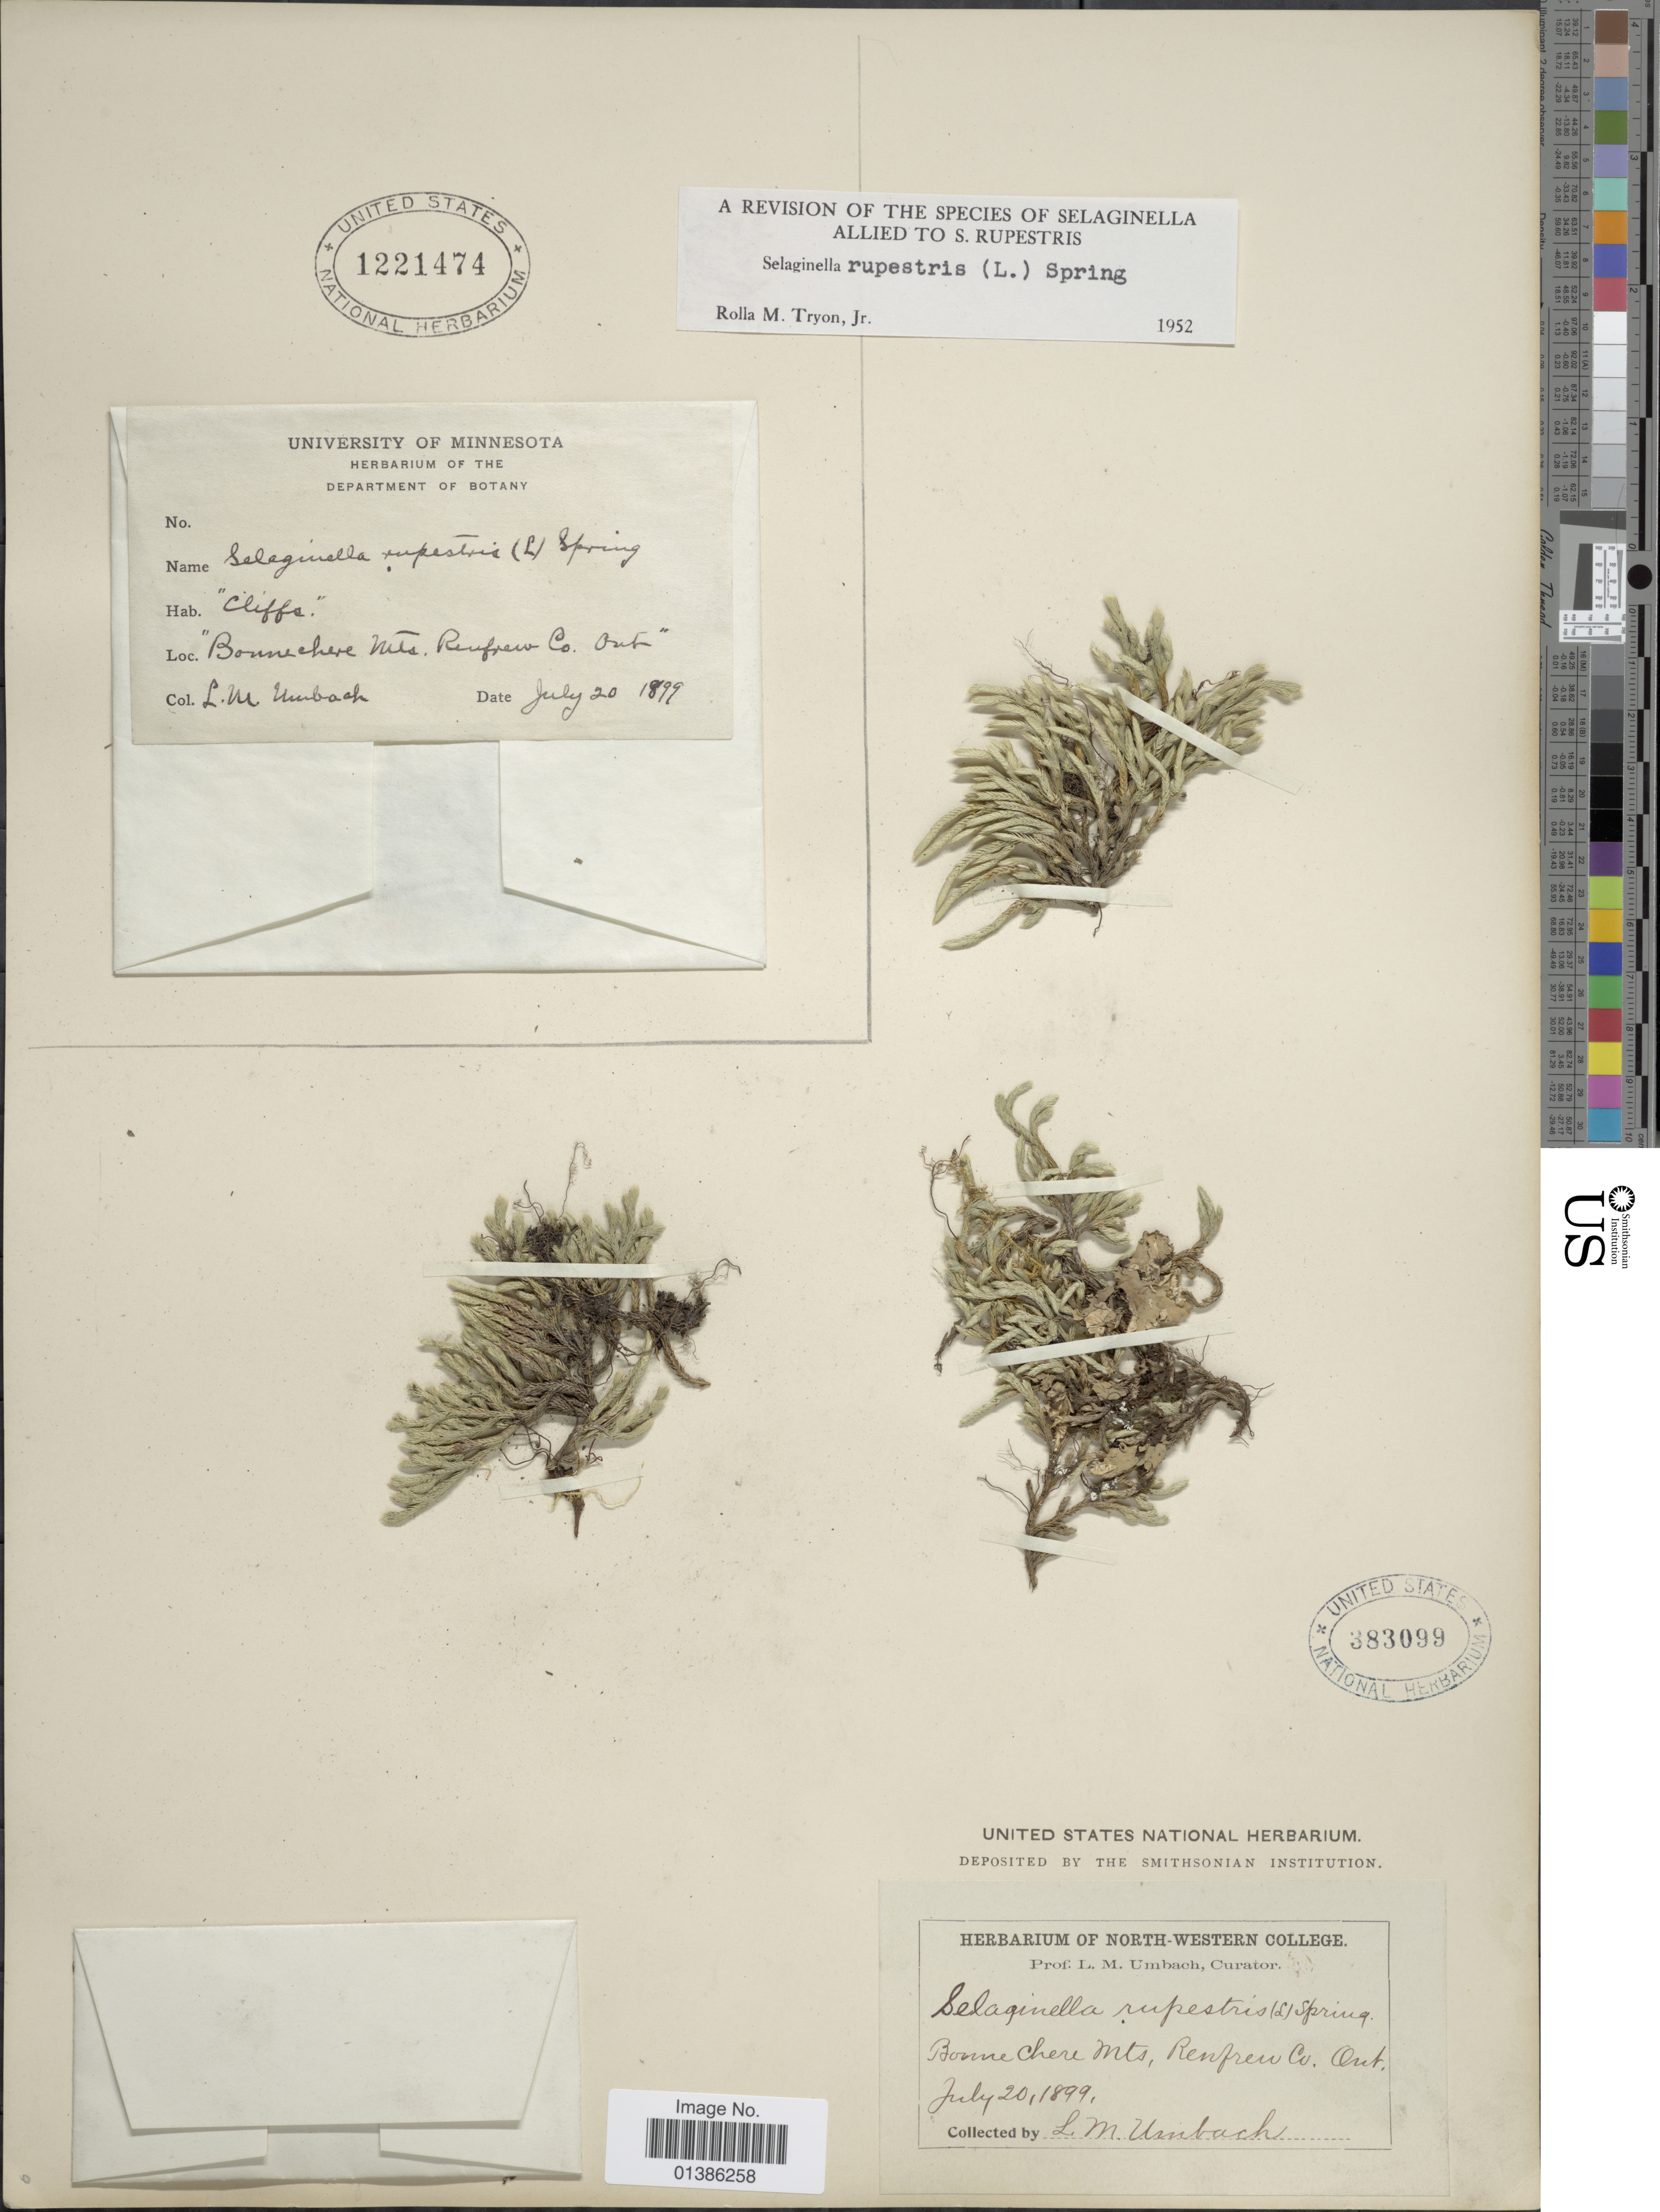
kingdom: Plantae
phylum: Tracheophyta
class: Lycopodiopsida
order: Selaginellales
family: Selaginellaceae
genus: Selaginella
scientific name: Selaginella rupestris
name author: (L.) Spring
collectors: L. M. Umbach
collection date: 1899-07-20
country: Canada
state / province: Ontario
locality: Bonnechere Mts. Renfrew Co.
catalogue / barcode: US 1221474-2